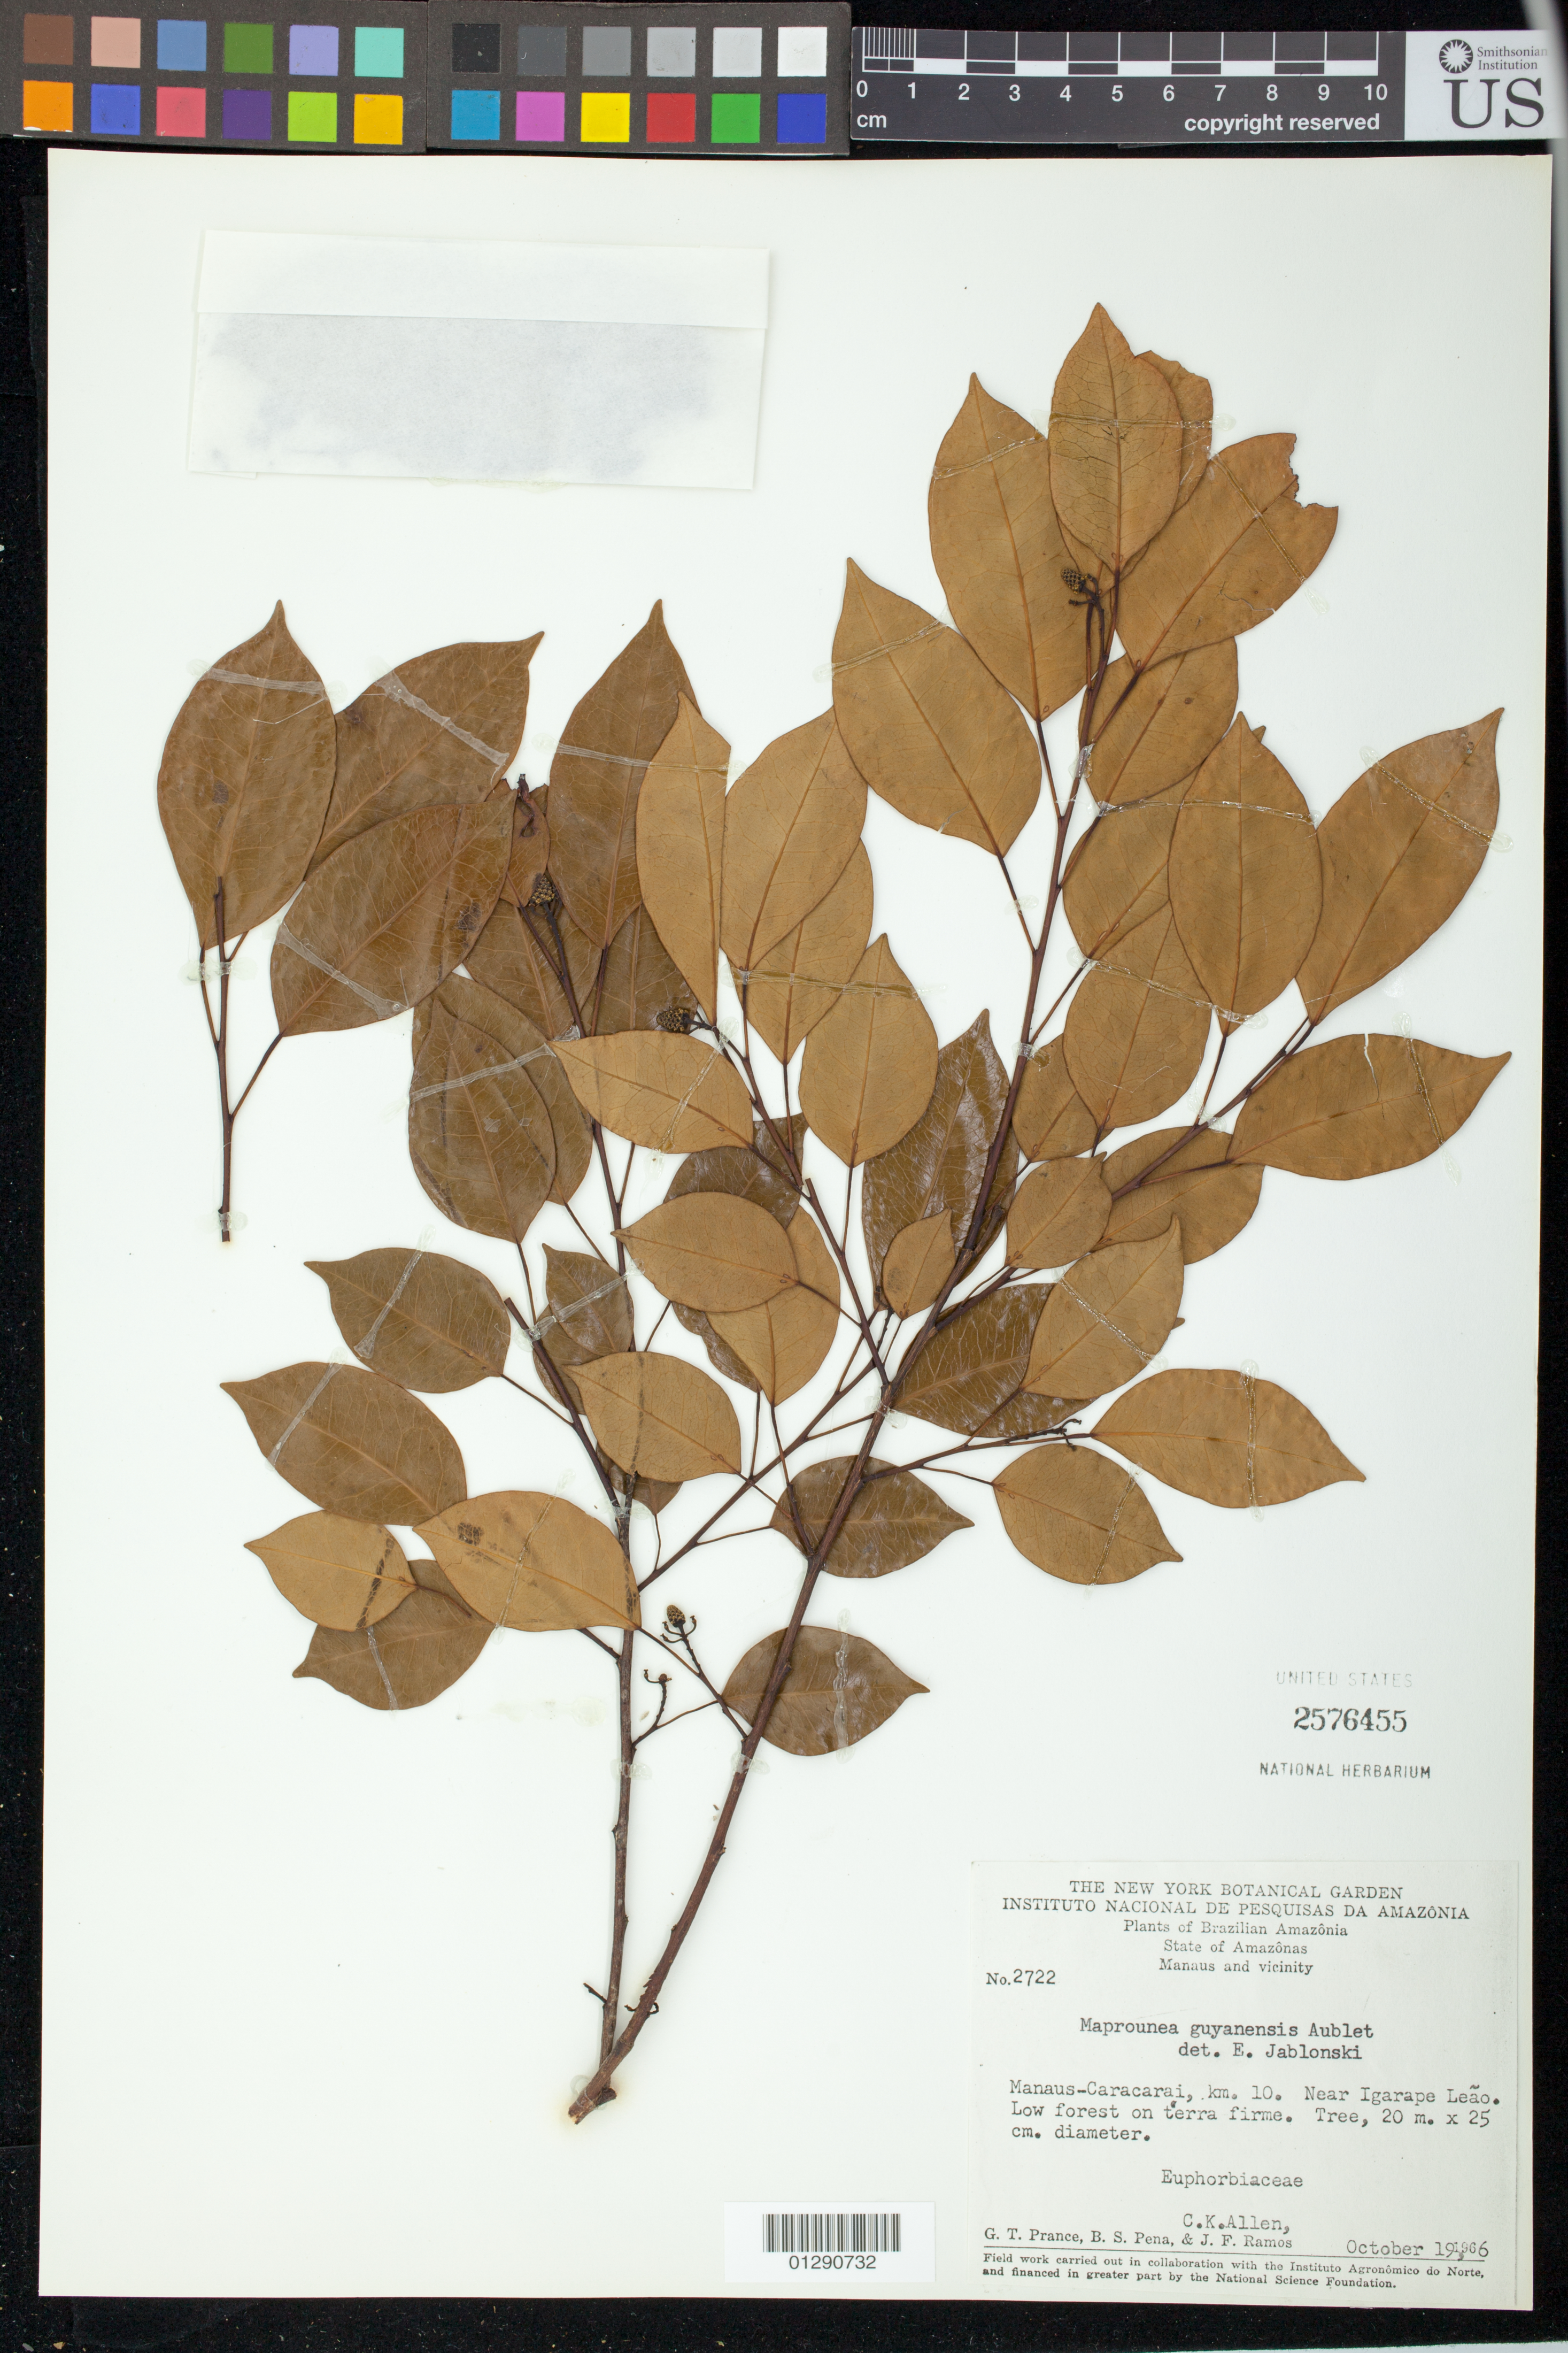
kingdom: Plantae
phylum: Tracheophyta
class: Magnoliopsida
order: Malpighiales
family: Euphorbiaceae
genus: Maprounea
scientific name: Maprounea guianensis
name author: Aubl.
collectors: G. T. Prance, B. S. Pena, J. F. Ramos & C. K. Allen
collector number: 2722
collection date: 1966-10-19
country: Brazil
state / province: Amazonas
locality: Manaus-Caracarai, km. 10. Near Igarape Leao.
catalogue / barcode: US 2576455